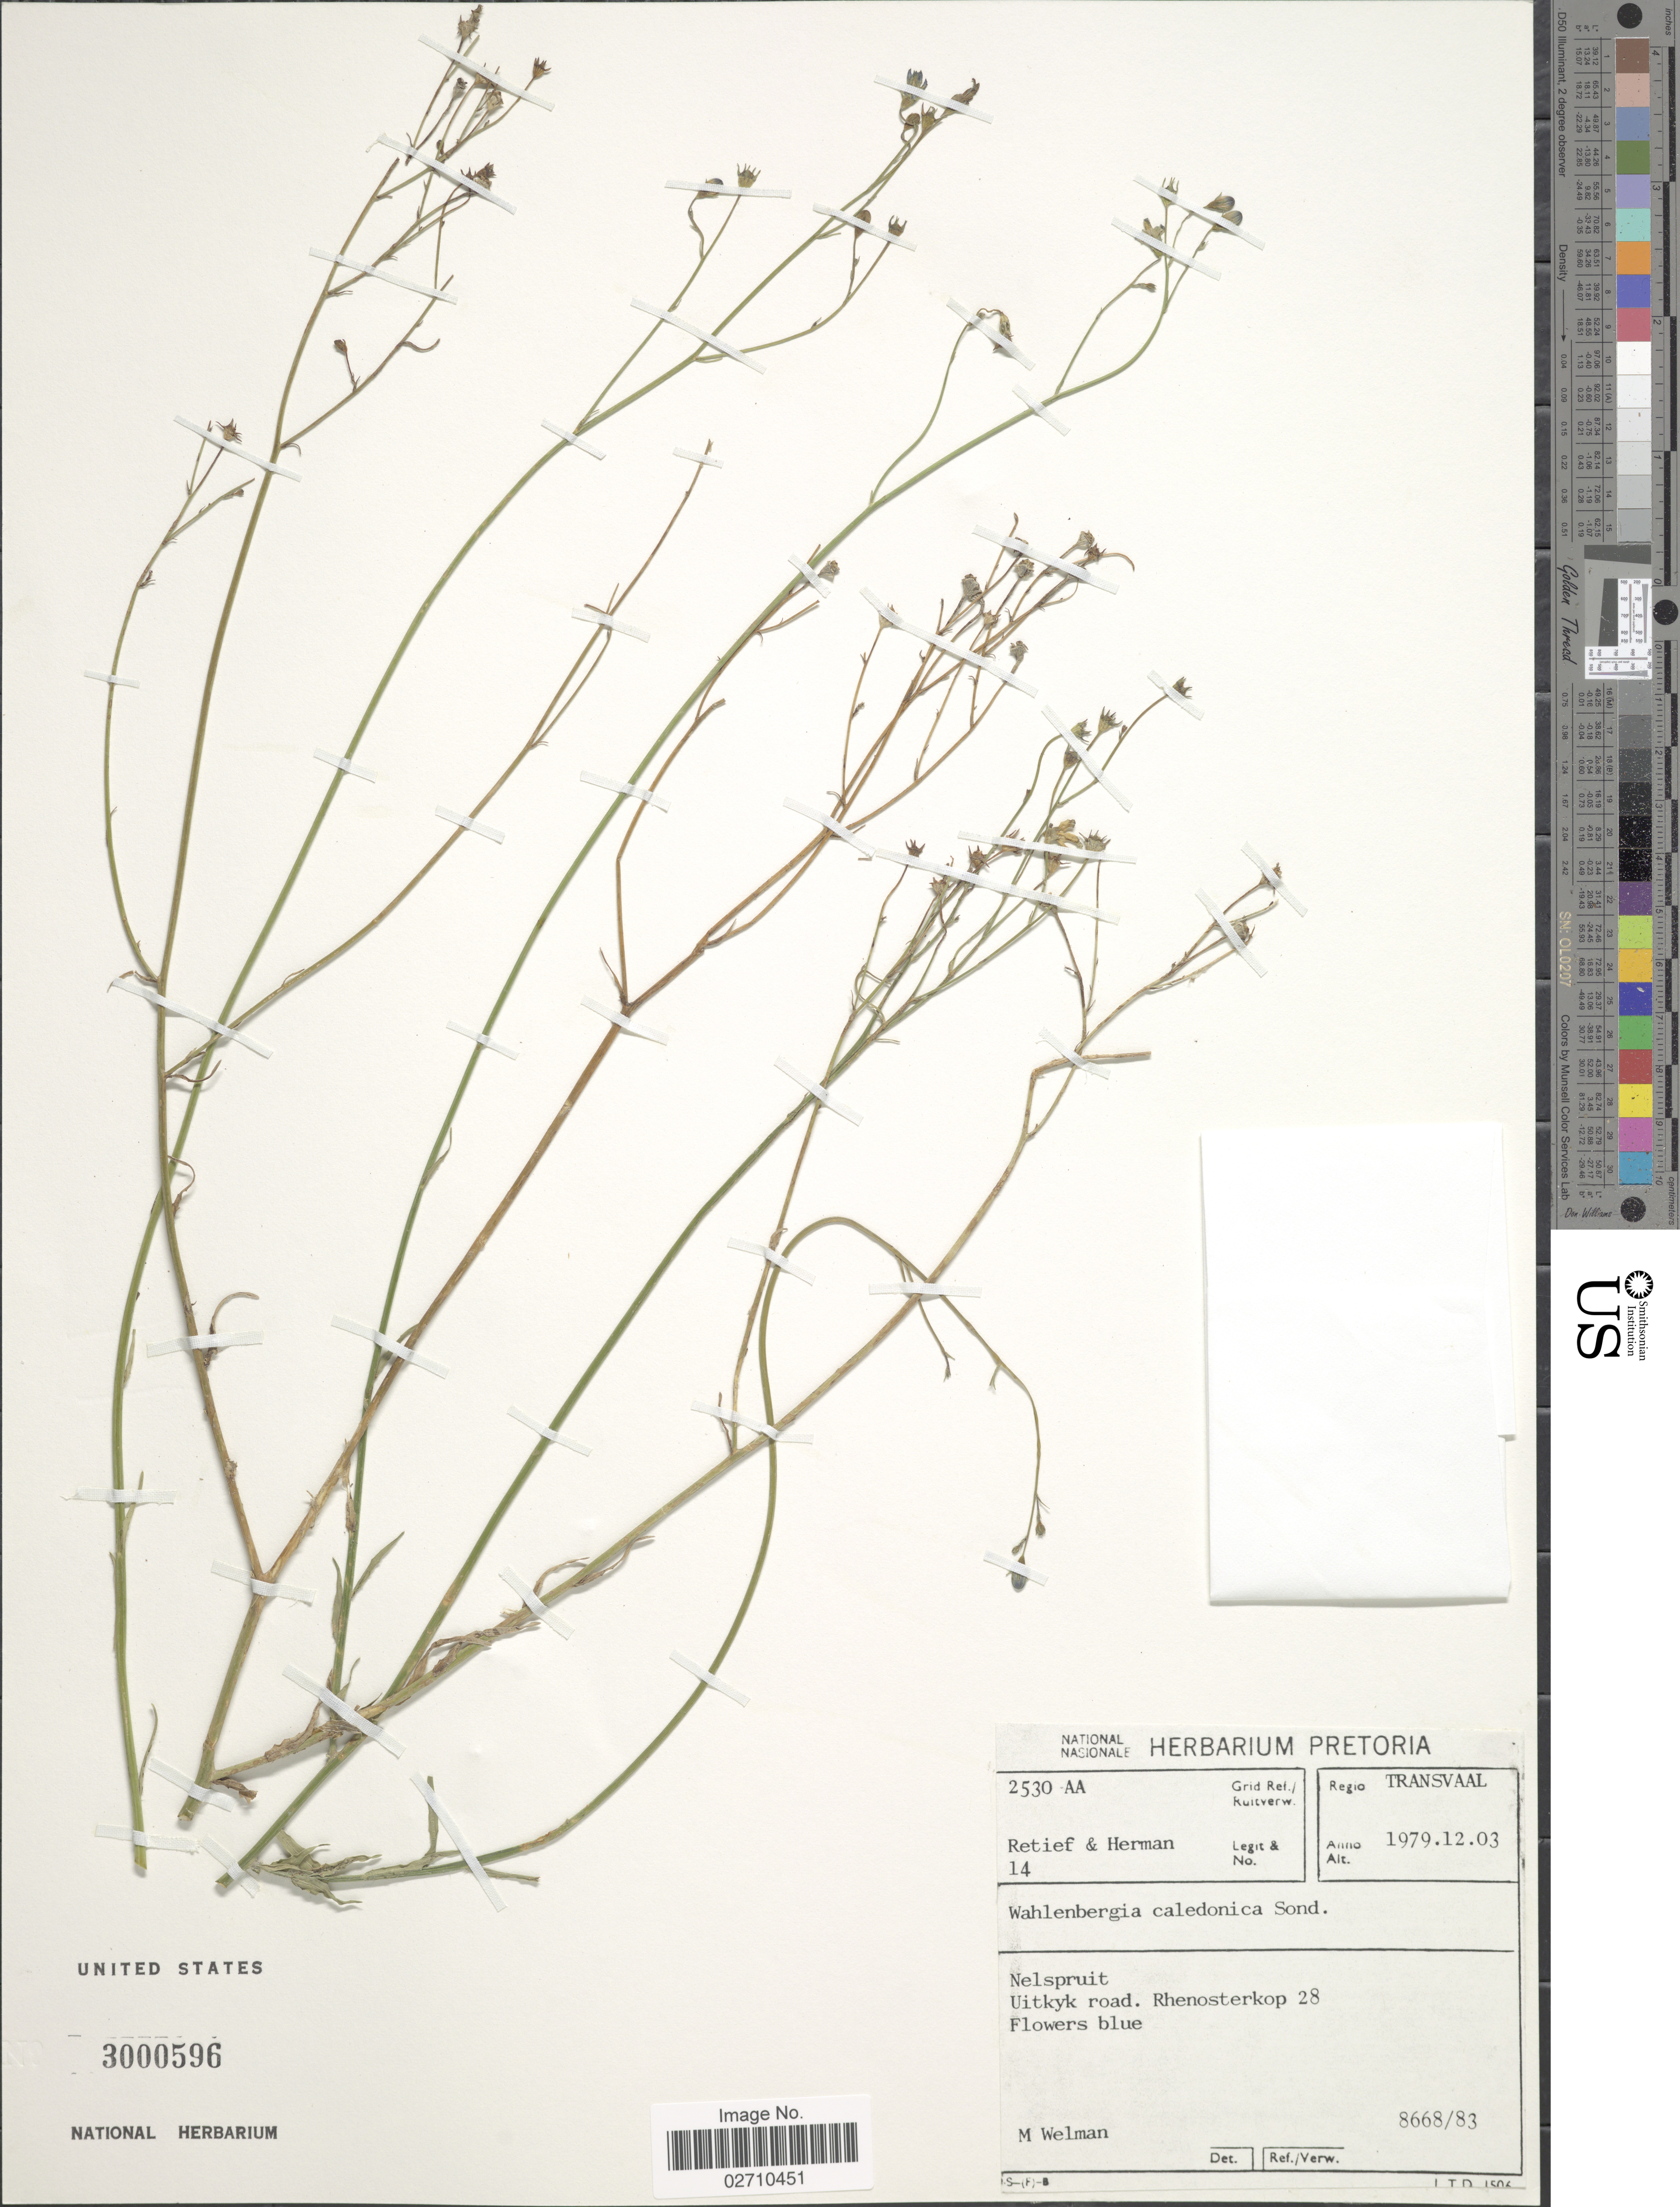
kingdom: Plantae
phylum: Tracheophyta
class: Magnoliopsida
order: Asterales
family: Campanulaceae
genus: Wahlenbergia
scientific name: Wahlenbergia caledonica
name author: Sond.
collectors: -. Retief & -. Herman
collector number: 14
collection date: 1979-12-03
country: South Africa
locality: Regio: Transvaal. Nelspruit. Uitkijk road. Rhenosterkop 28.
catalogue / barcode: US 3000596